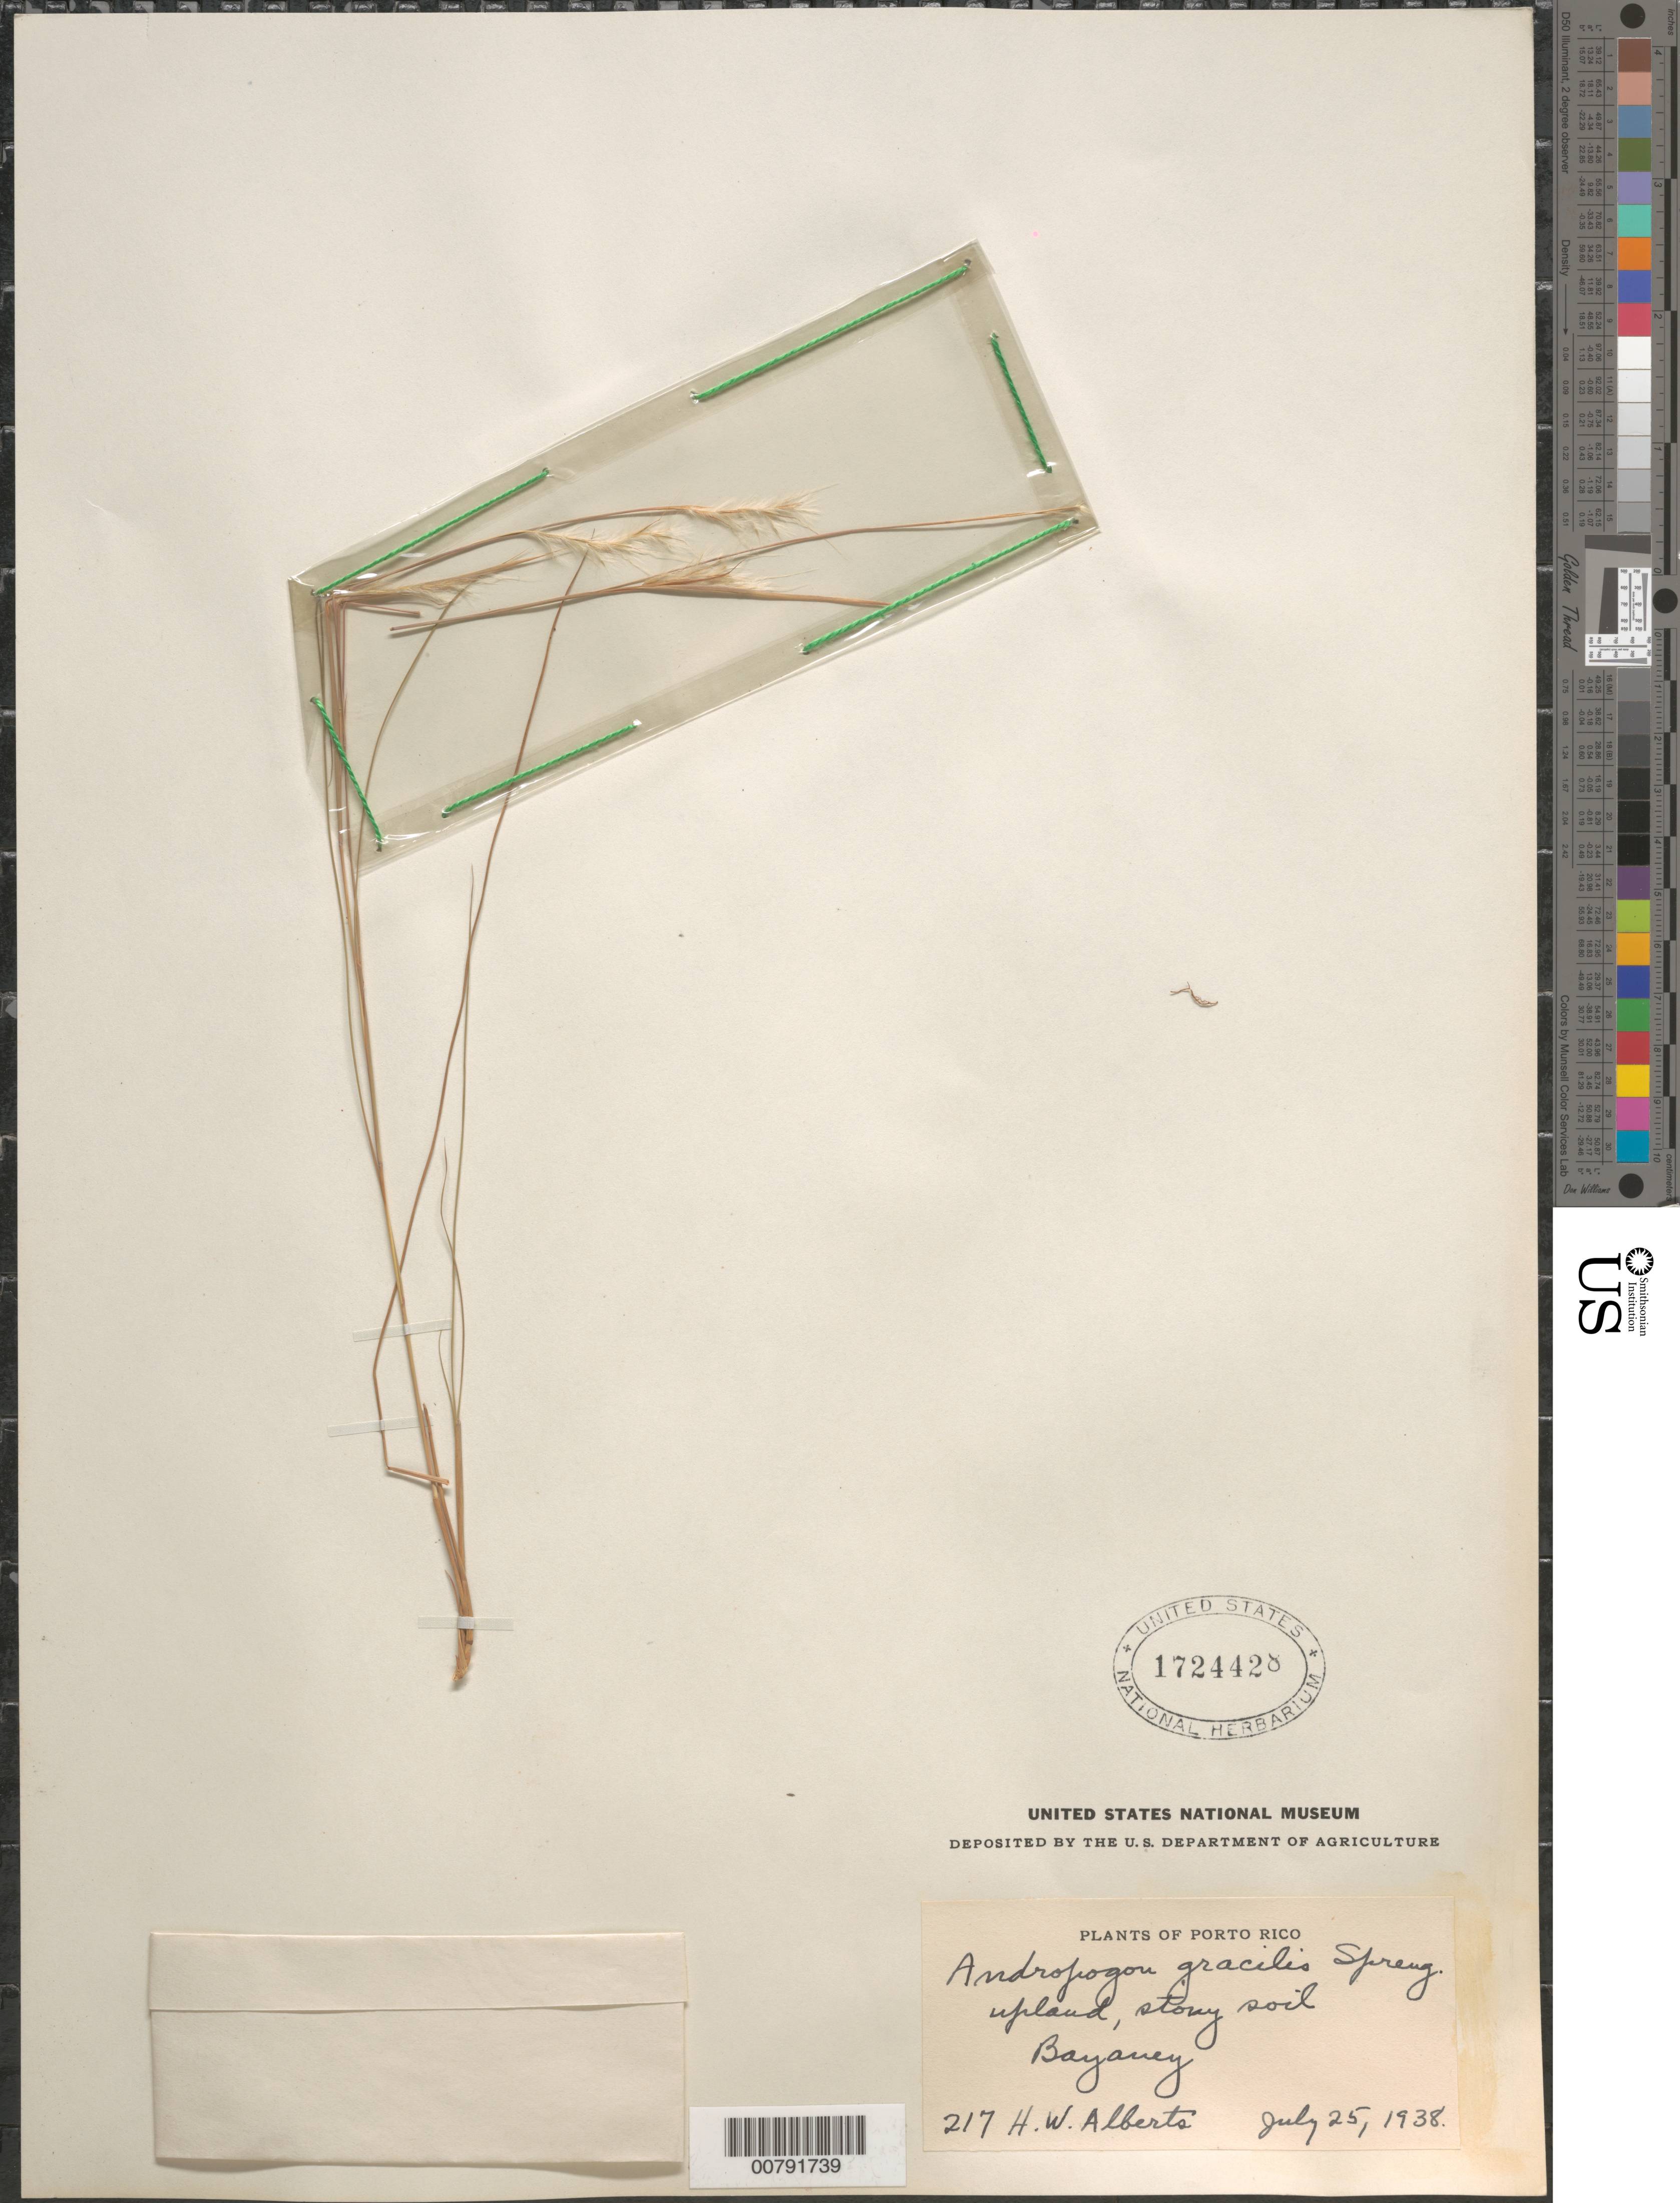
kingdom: Plantae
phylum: Tracheophyta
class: Liliopsida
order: Poales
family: Poaceae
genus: Schizachyrium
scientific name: Schizachyrium gracile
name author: (Spreng.) Nash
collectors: H. W. Alberts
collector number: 217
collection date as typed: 25 Jul 1928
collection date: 1928-07-25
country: Puerto Rico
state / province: Hatillo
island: Puerto Rico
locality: Bayaney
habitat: Upland, stony soil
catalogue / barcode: US 1724428